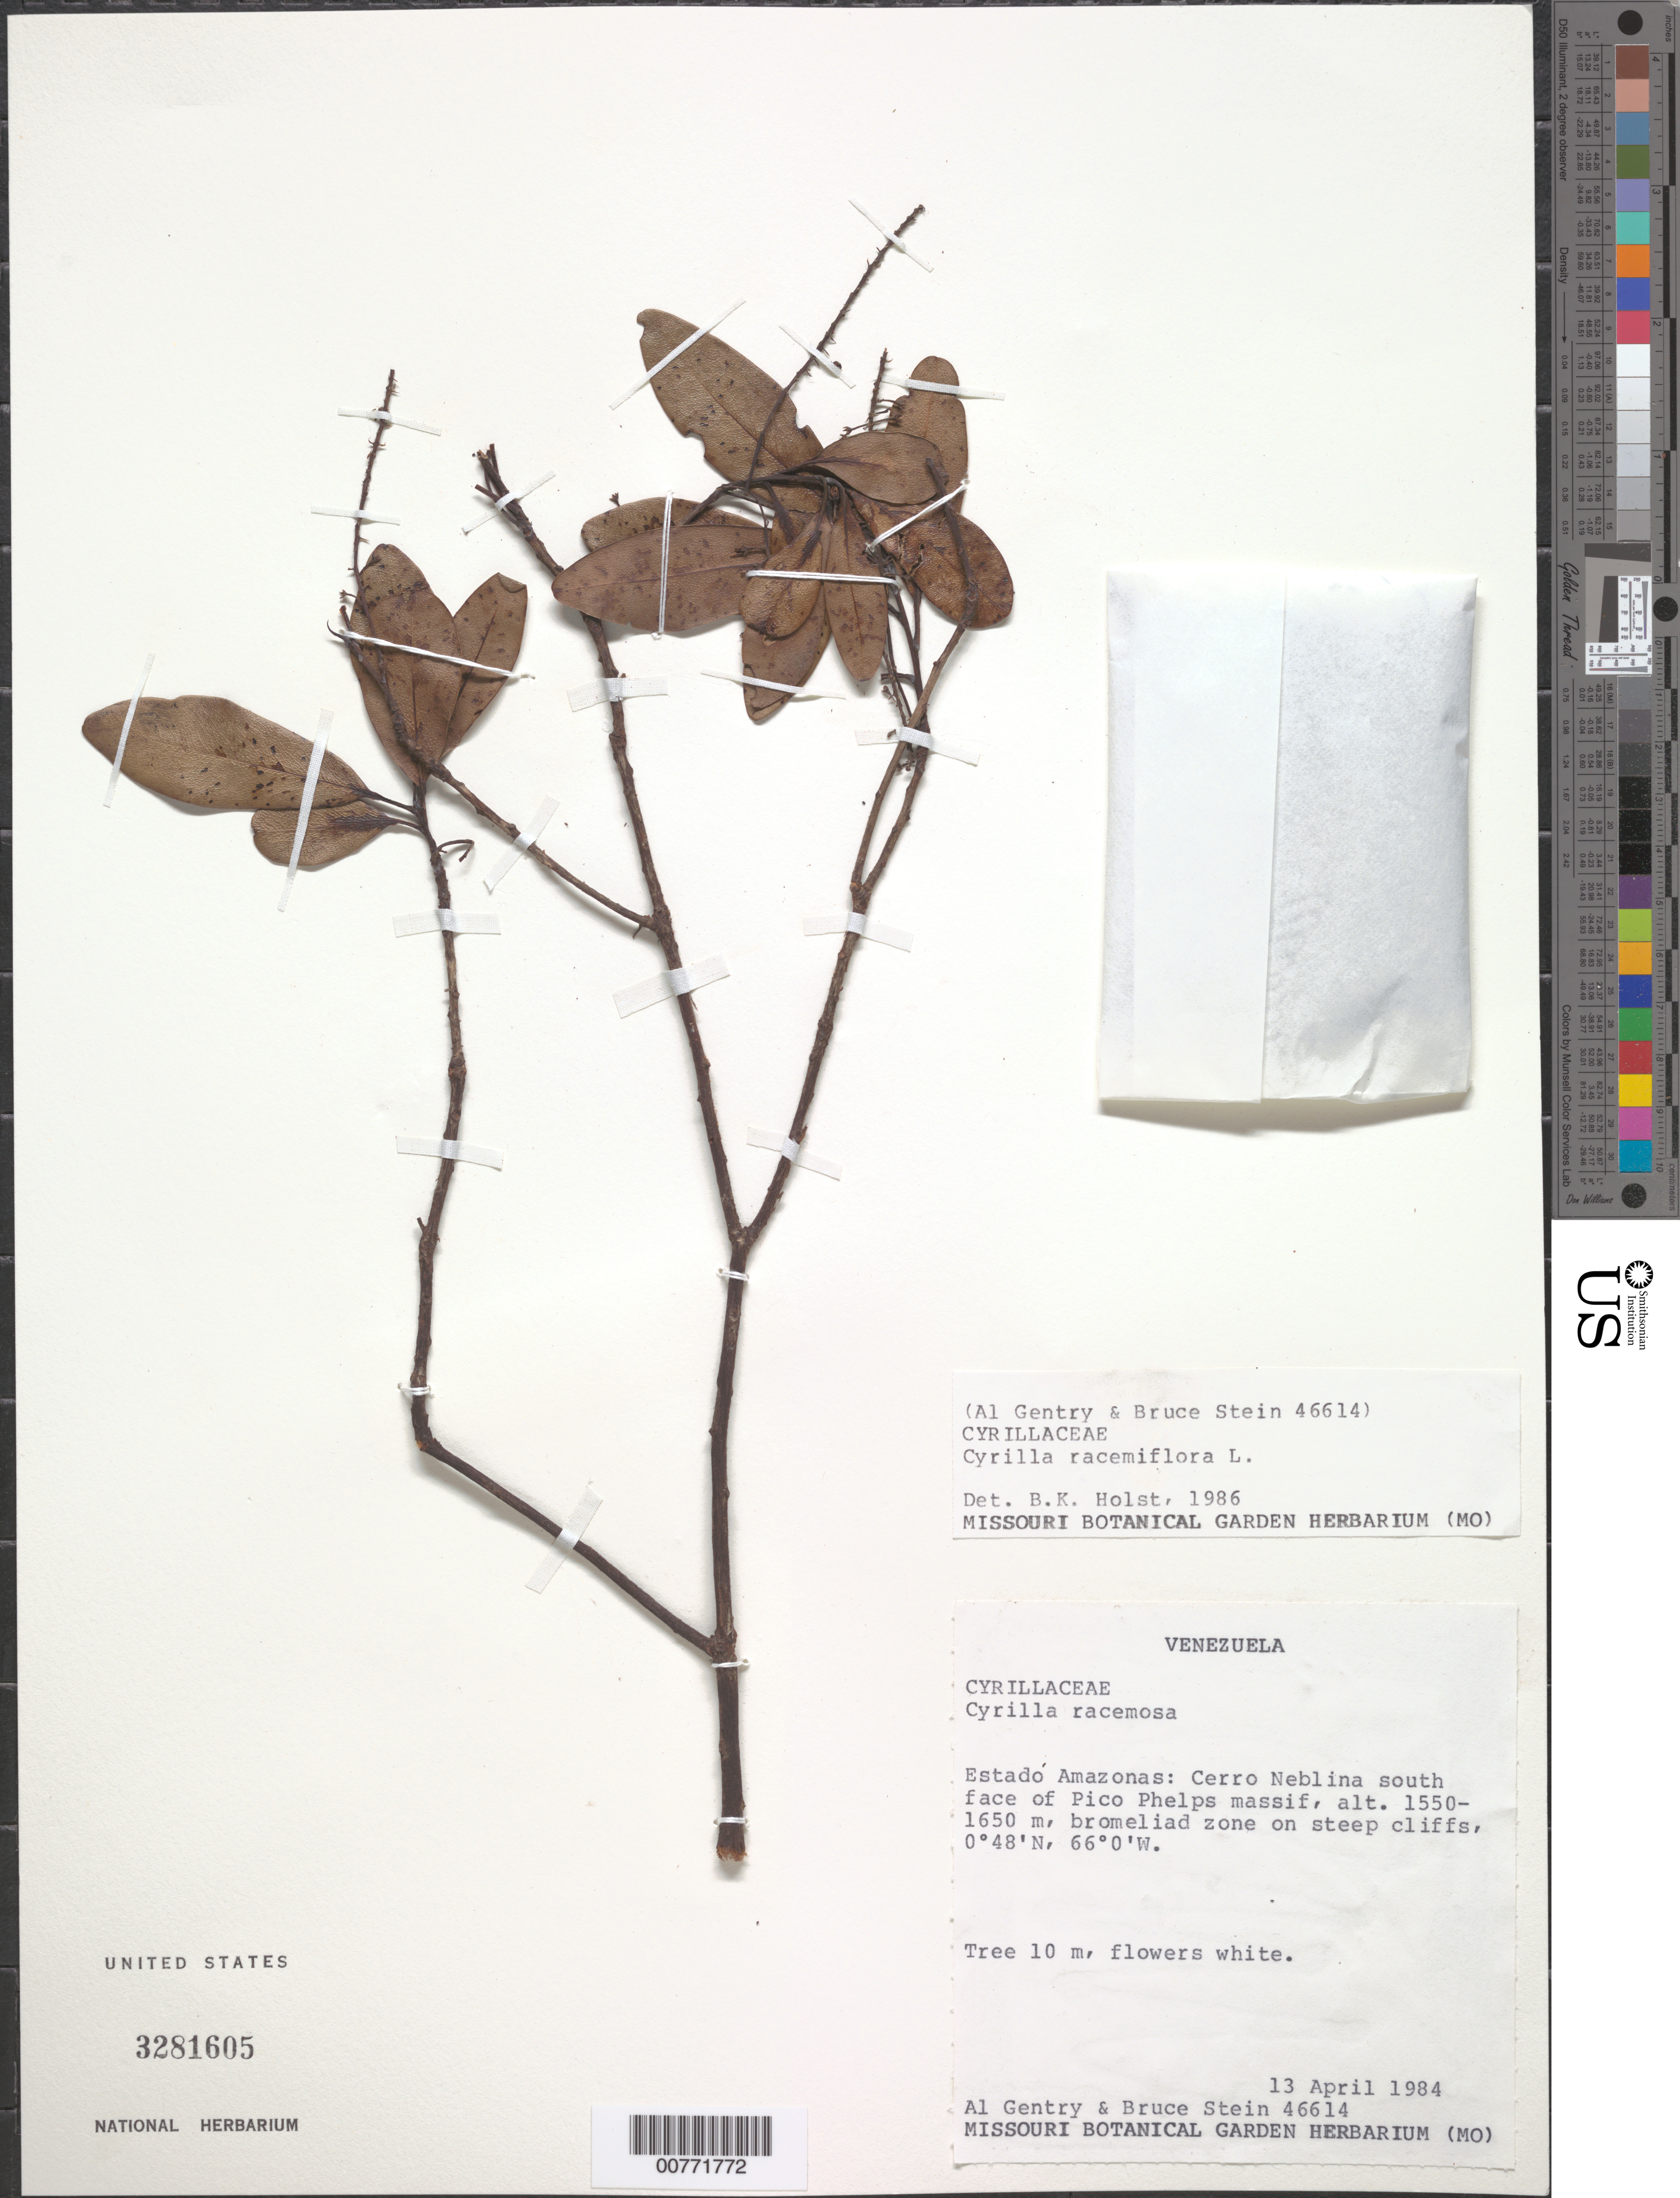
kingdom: Plantae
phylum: Tracheophyta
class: Magnoliopsida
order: Ericales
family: Cyrillaceae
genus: Cyrilla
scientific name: Cyrilla racemiflora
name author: L.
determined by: Holst, Bruce K.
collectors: A. H. Gentry & B. Stein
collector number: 46614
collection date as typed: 13-Apr-84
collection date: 1984-04-13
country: Venezuela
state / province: Amazonas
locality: Río Negro, Cerro de La Neblina, S face of Pico Phelps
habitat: Bromeliad zone on steep cliffs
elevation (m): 1550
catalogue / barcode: US 3281605